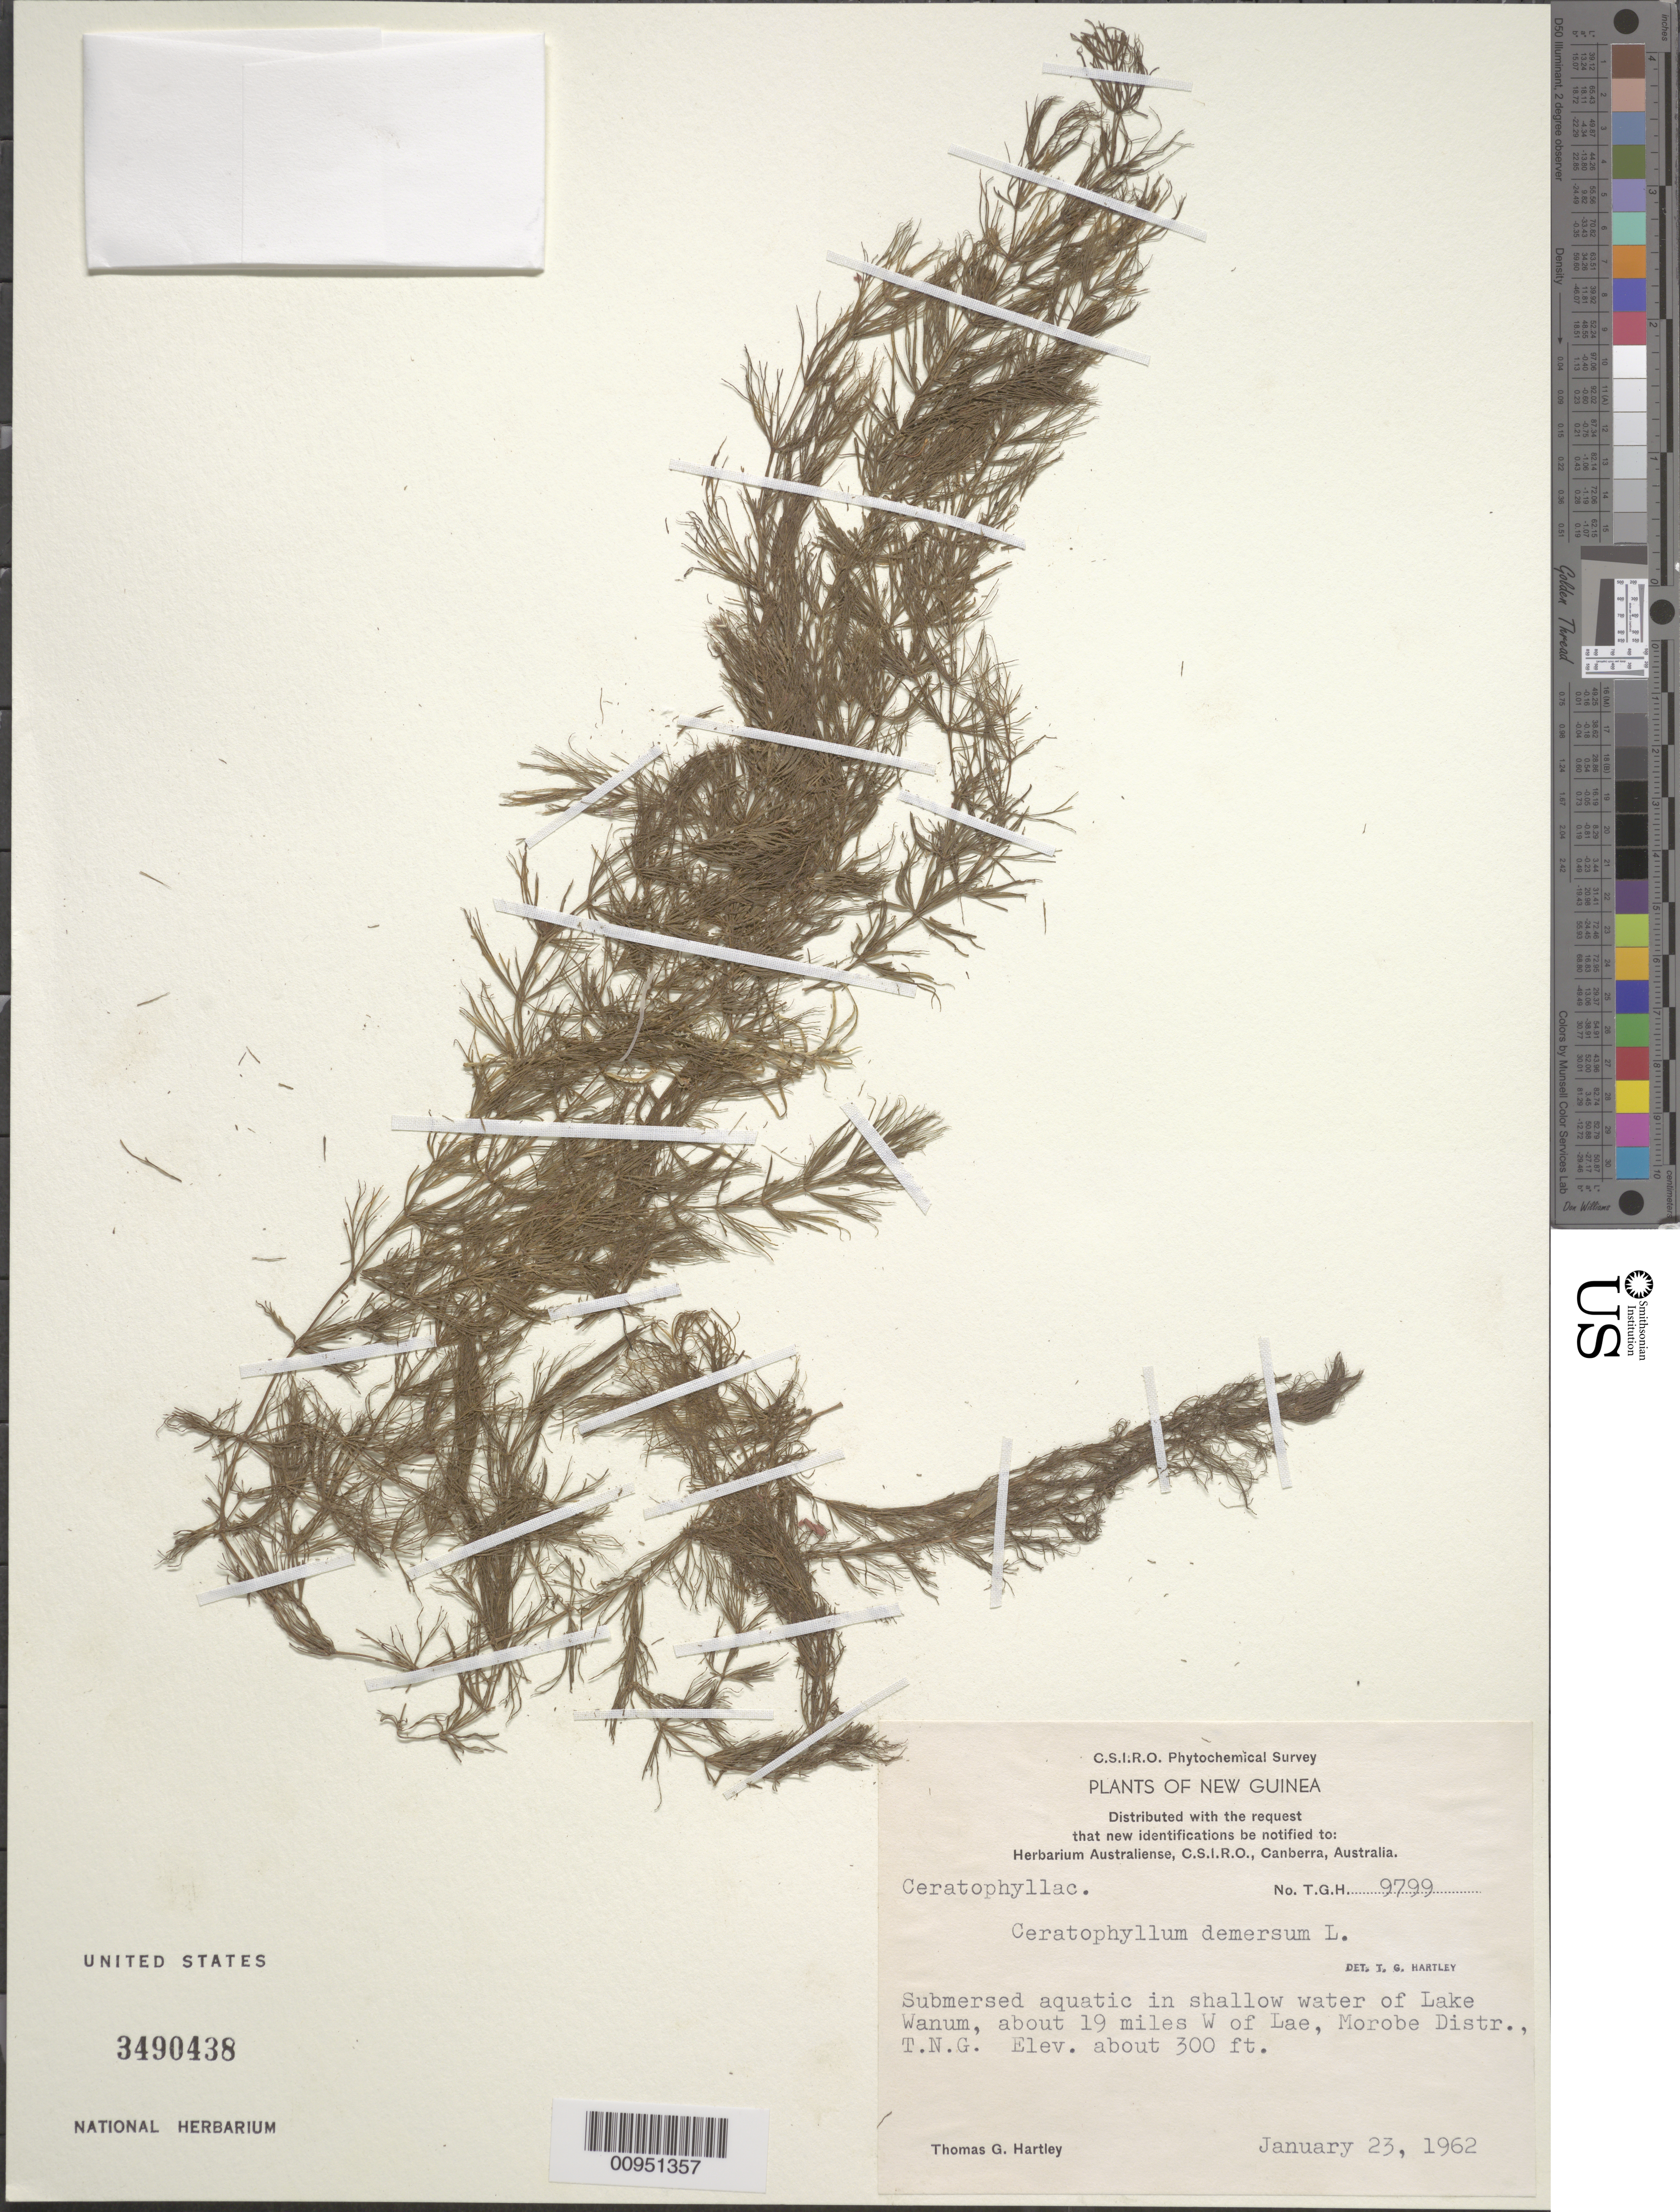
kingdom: Plantae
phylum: Tracheophyta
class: Magnoliopsida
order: Ceratophyllales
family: Ceratophyllaceae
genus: Ceratophyllum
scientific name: Ceratophyllum demersum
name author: L.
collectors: T. G. Hartley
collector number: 9799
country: Papua New Guinea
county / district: Morobe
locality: Lake Wanum, W of Lae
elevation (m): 91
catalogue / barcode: US 3492438